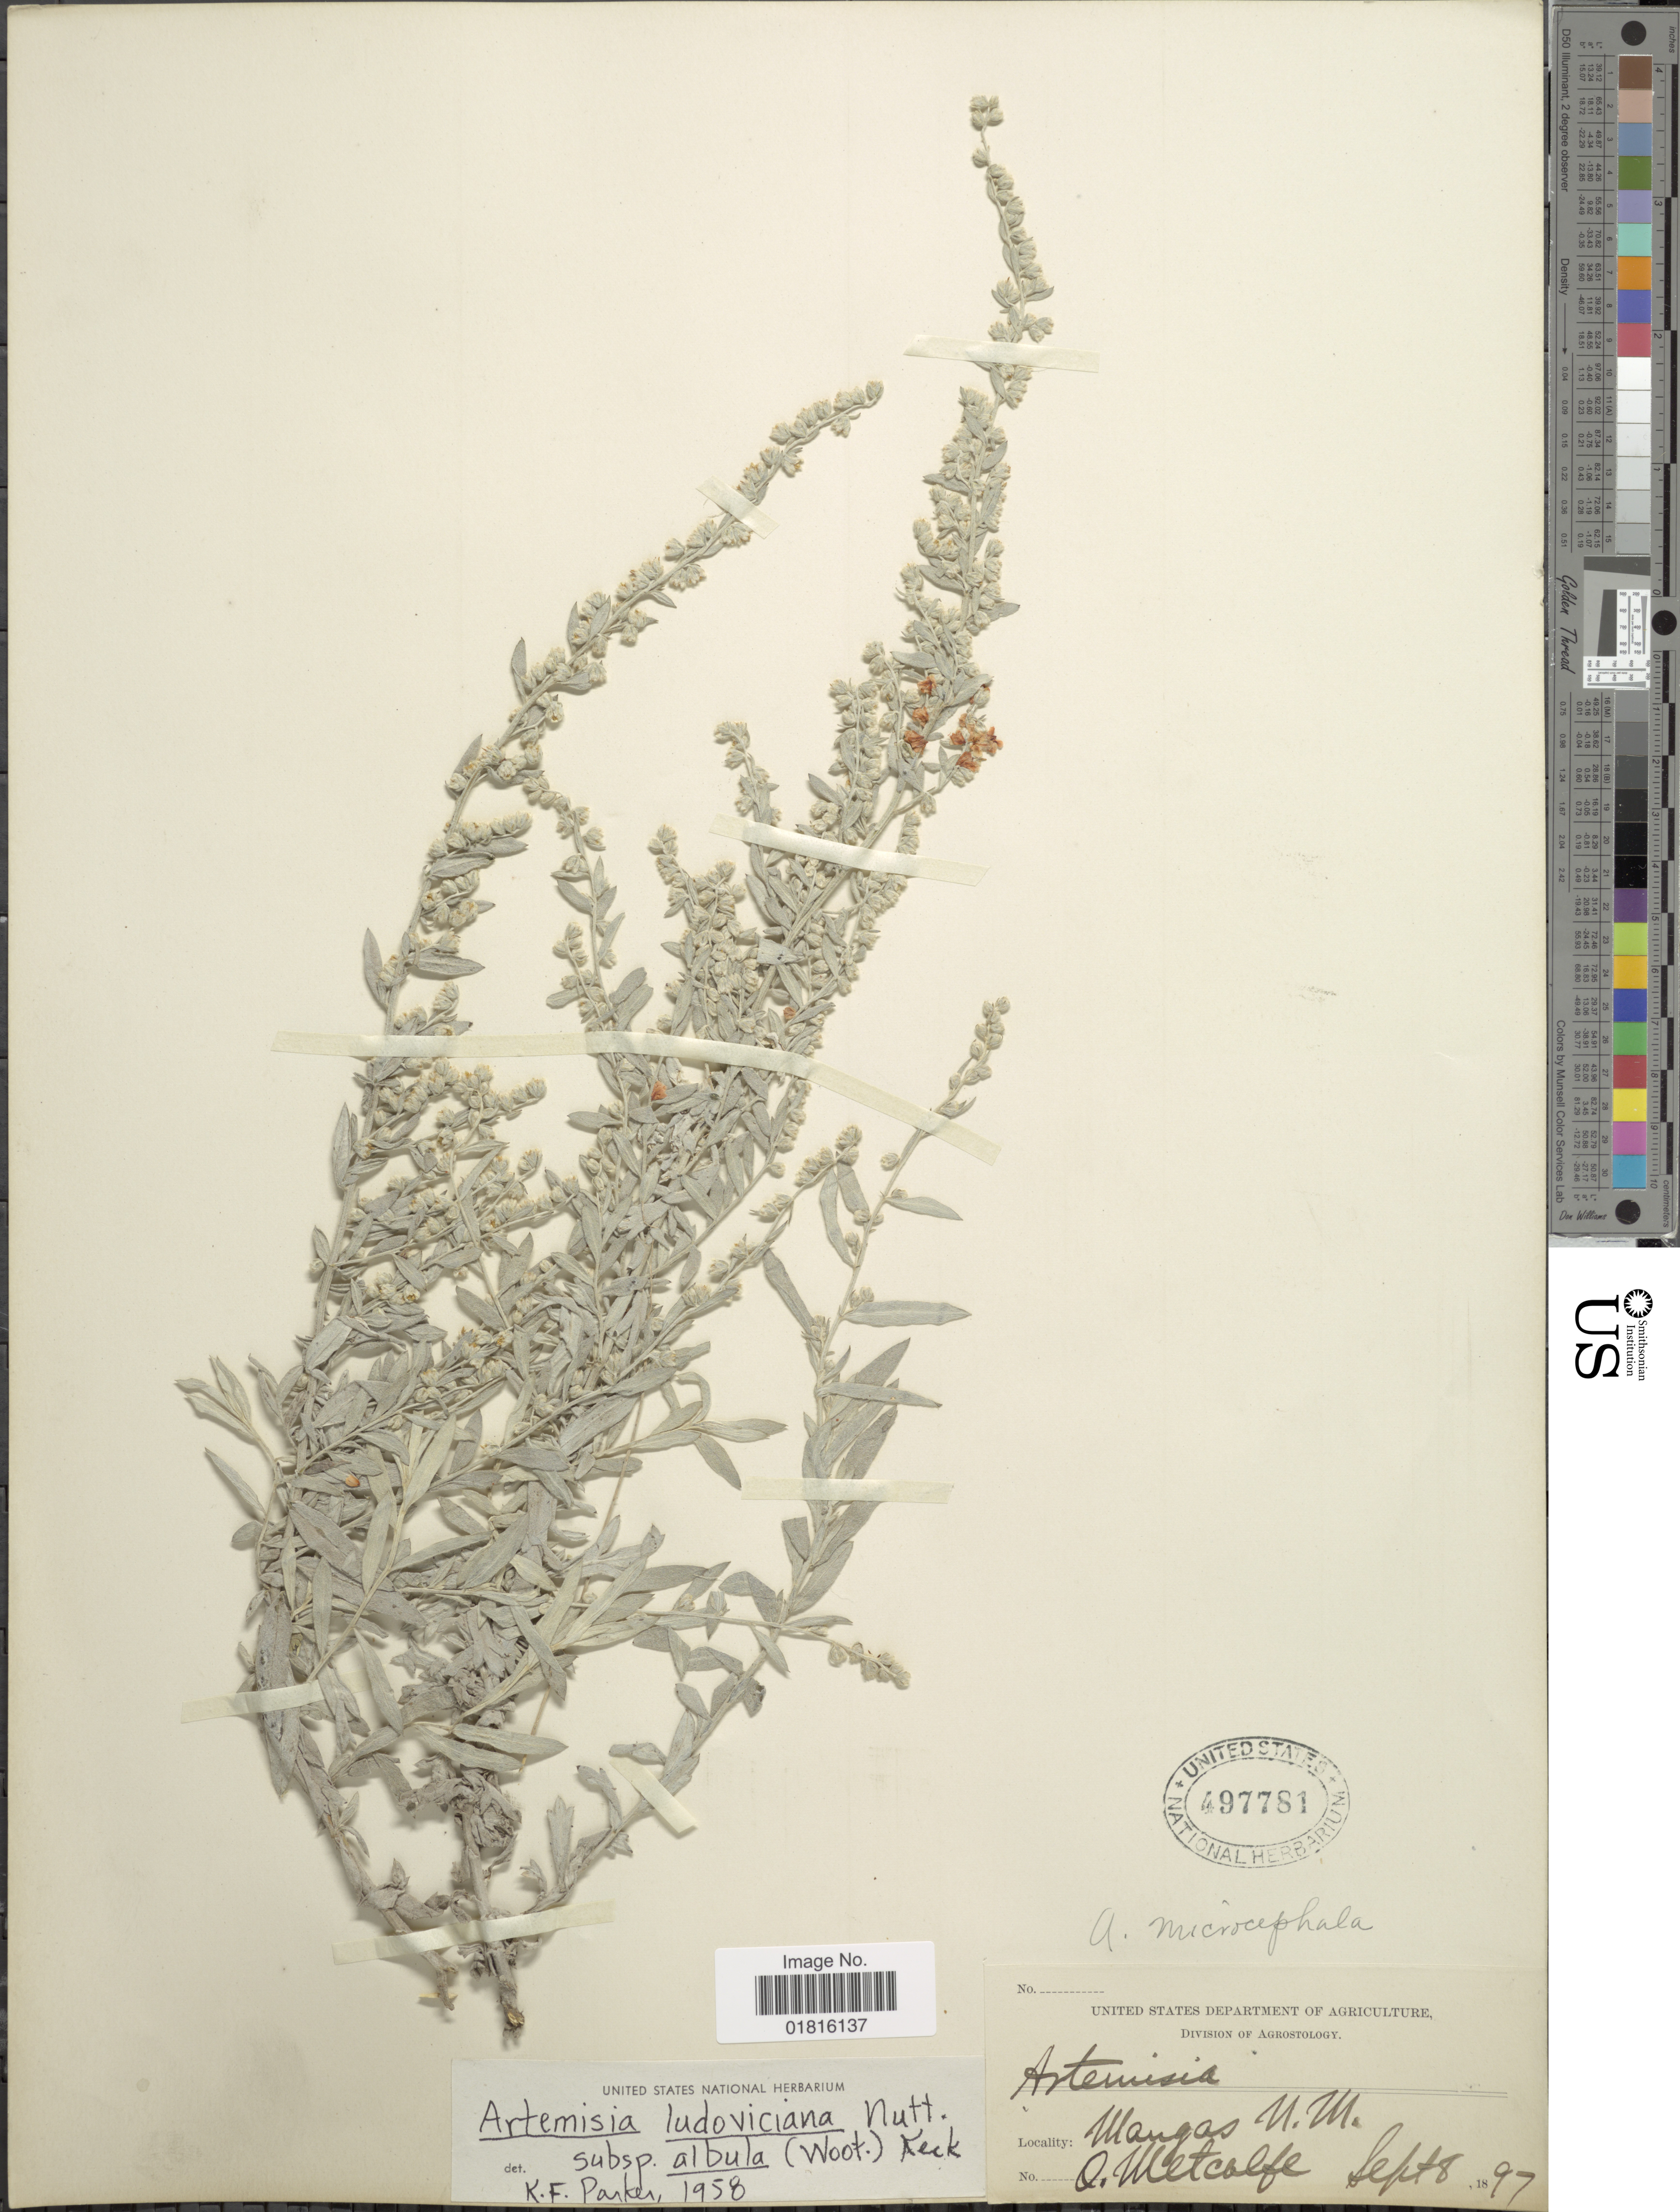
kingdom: Plantae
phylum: Tracheophyta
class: Magnoliopsida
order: Asterales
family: Asteraceae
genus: Artemisia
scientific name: Artemisia ludoviciana subsp. albula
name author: (Wooton) D.D. Keck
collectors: O. B. Metcalfe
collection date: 1897-09-08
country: United States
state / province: New Mexico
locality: Mangas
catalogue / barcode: US 497781